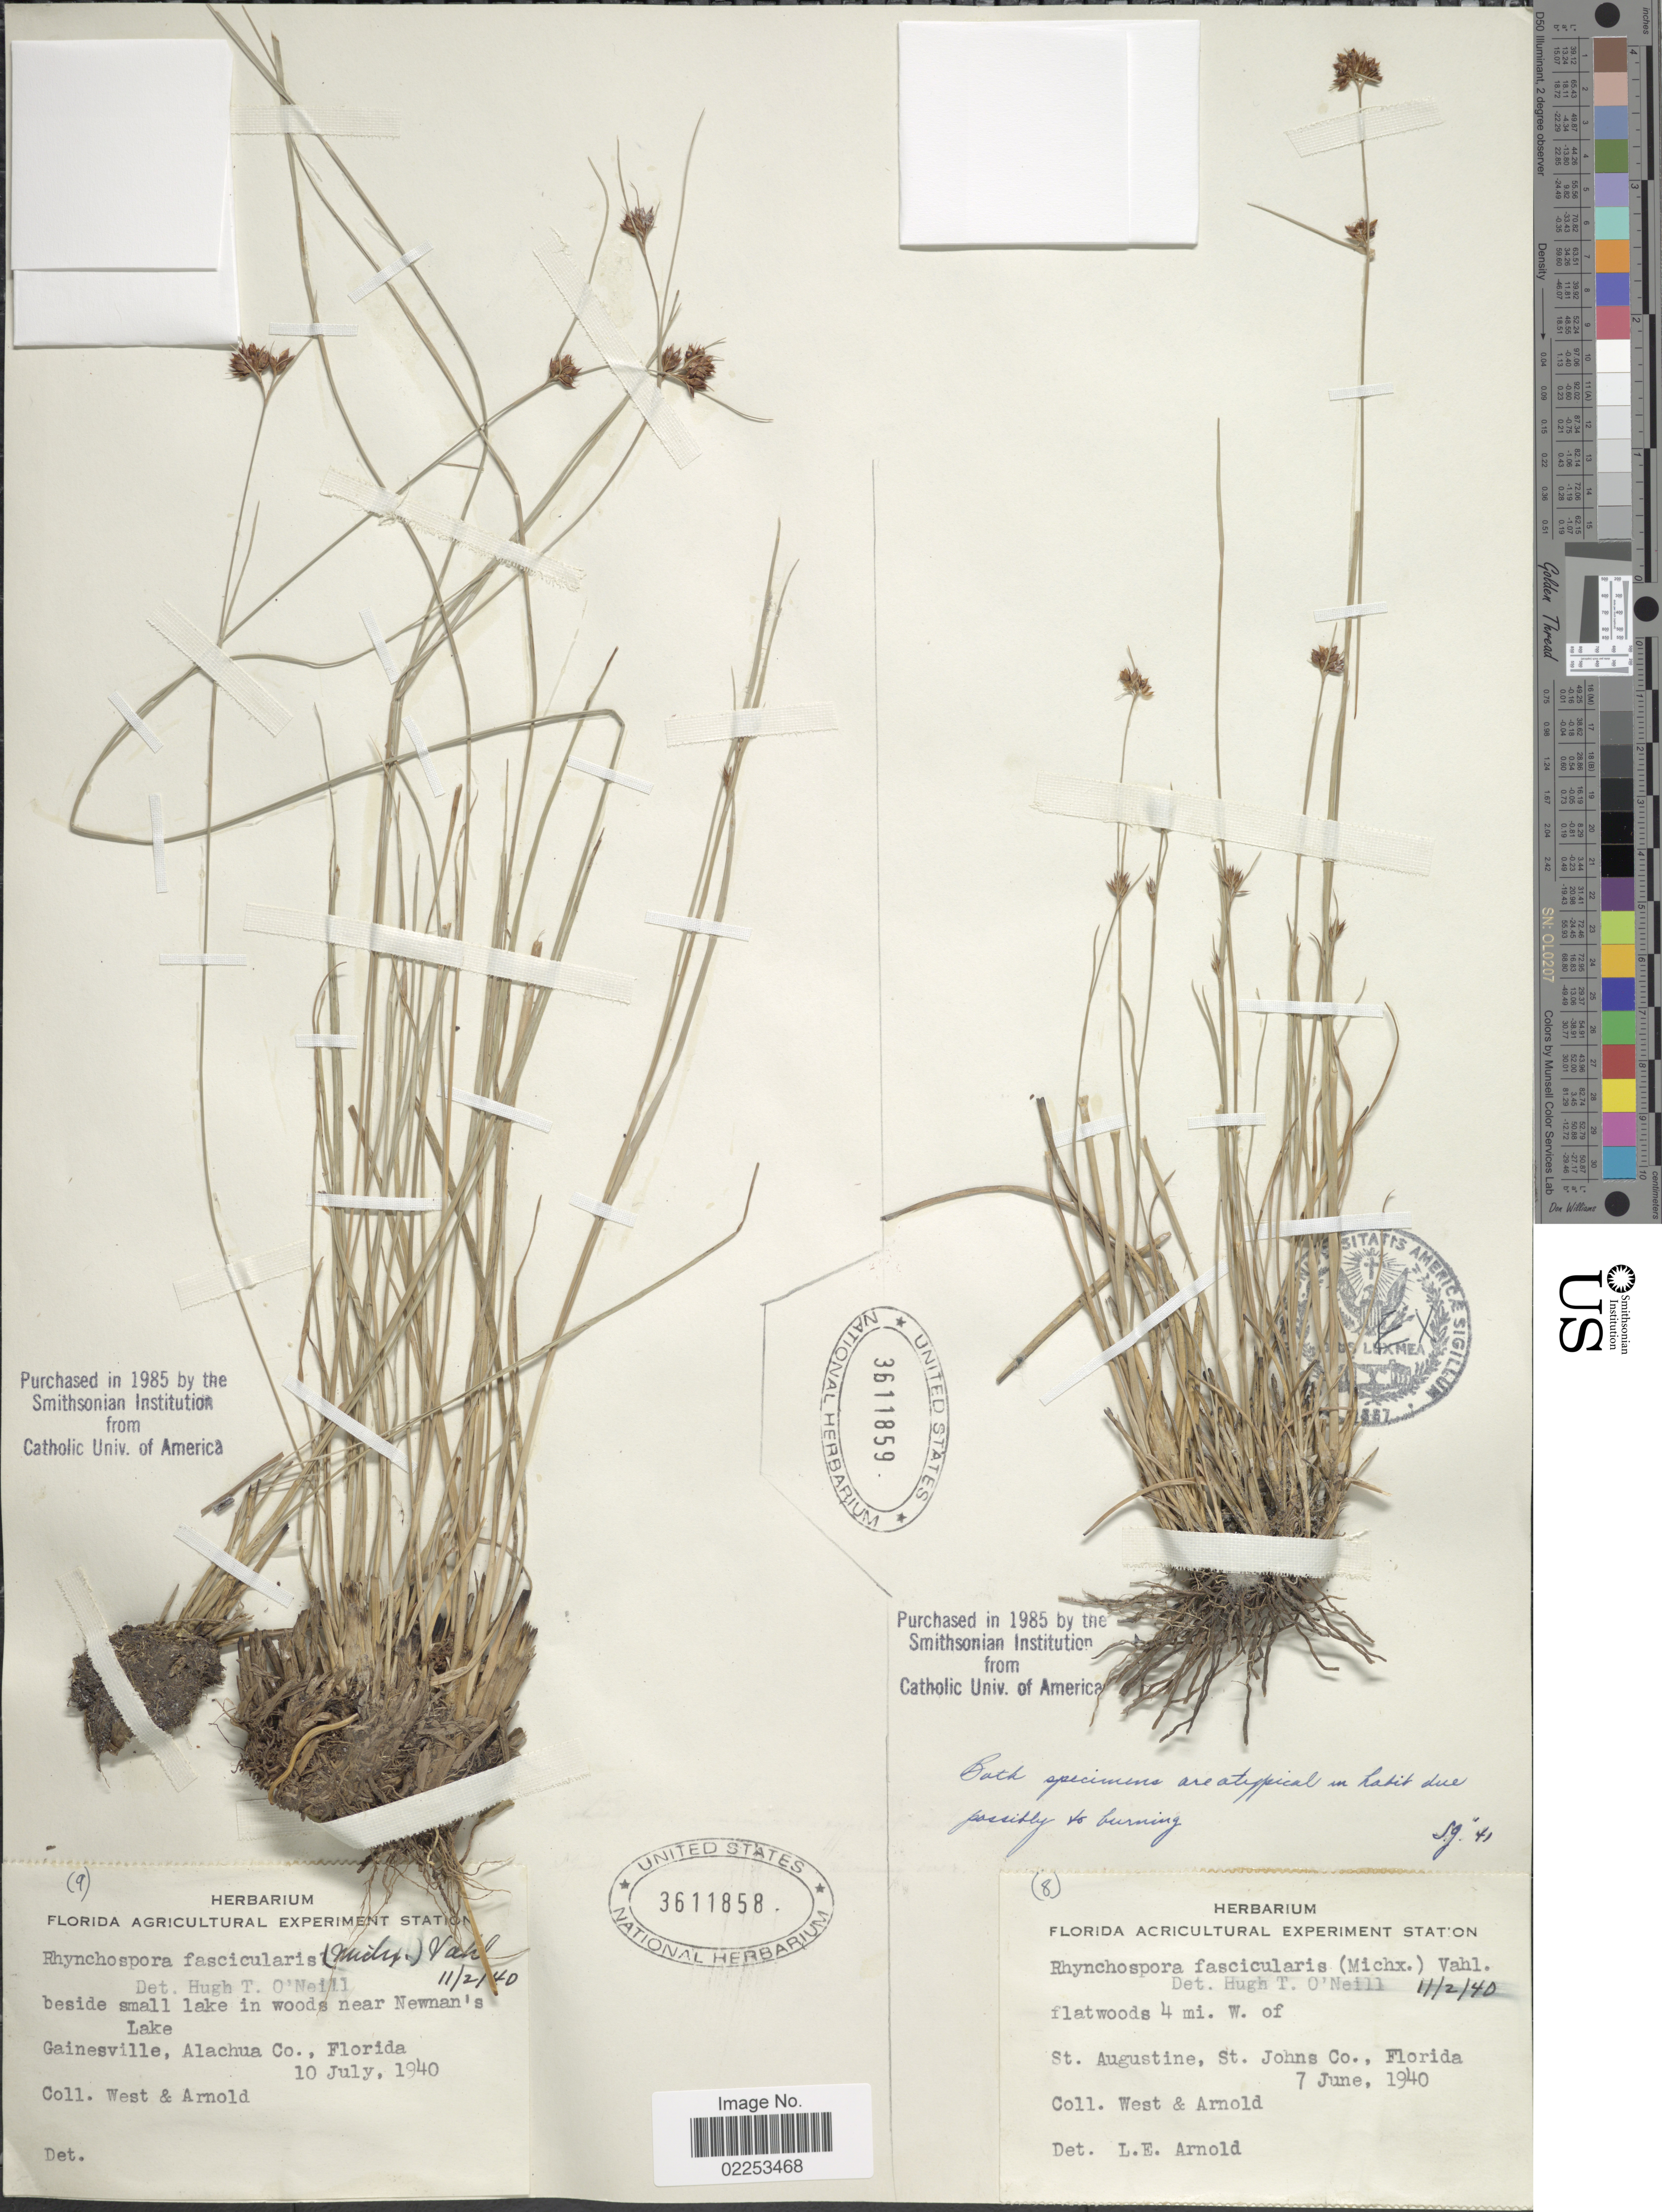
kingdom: Plantae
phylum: Tracheophyta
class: Liliopsida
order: Poales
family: Cyperaceae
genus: Rhynchospora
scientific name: Rhynchospora fascicularis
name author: (Michx.) Vahl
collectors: -. West & -. Arnold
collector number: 9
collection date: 1940-07-10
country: United States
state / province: Florida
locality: Beside small lake in woods near Newnan's Lake, Gainesville, Alachua Co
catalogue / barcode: US 3611858